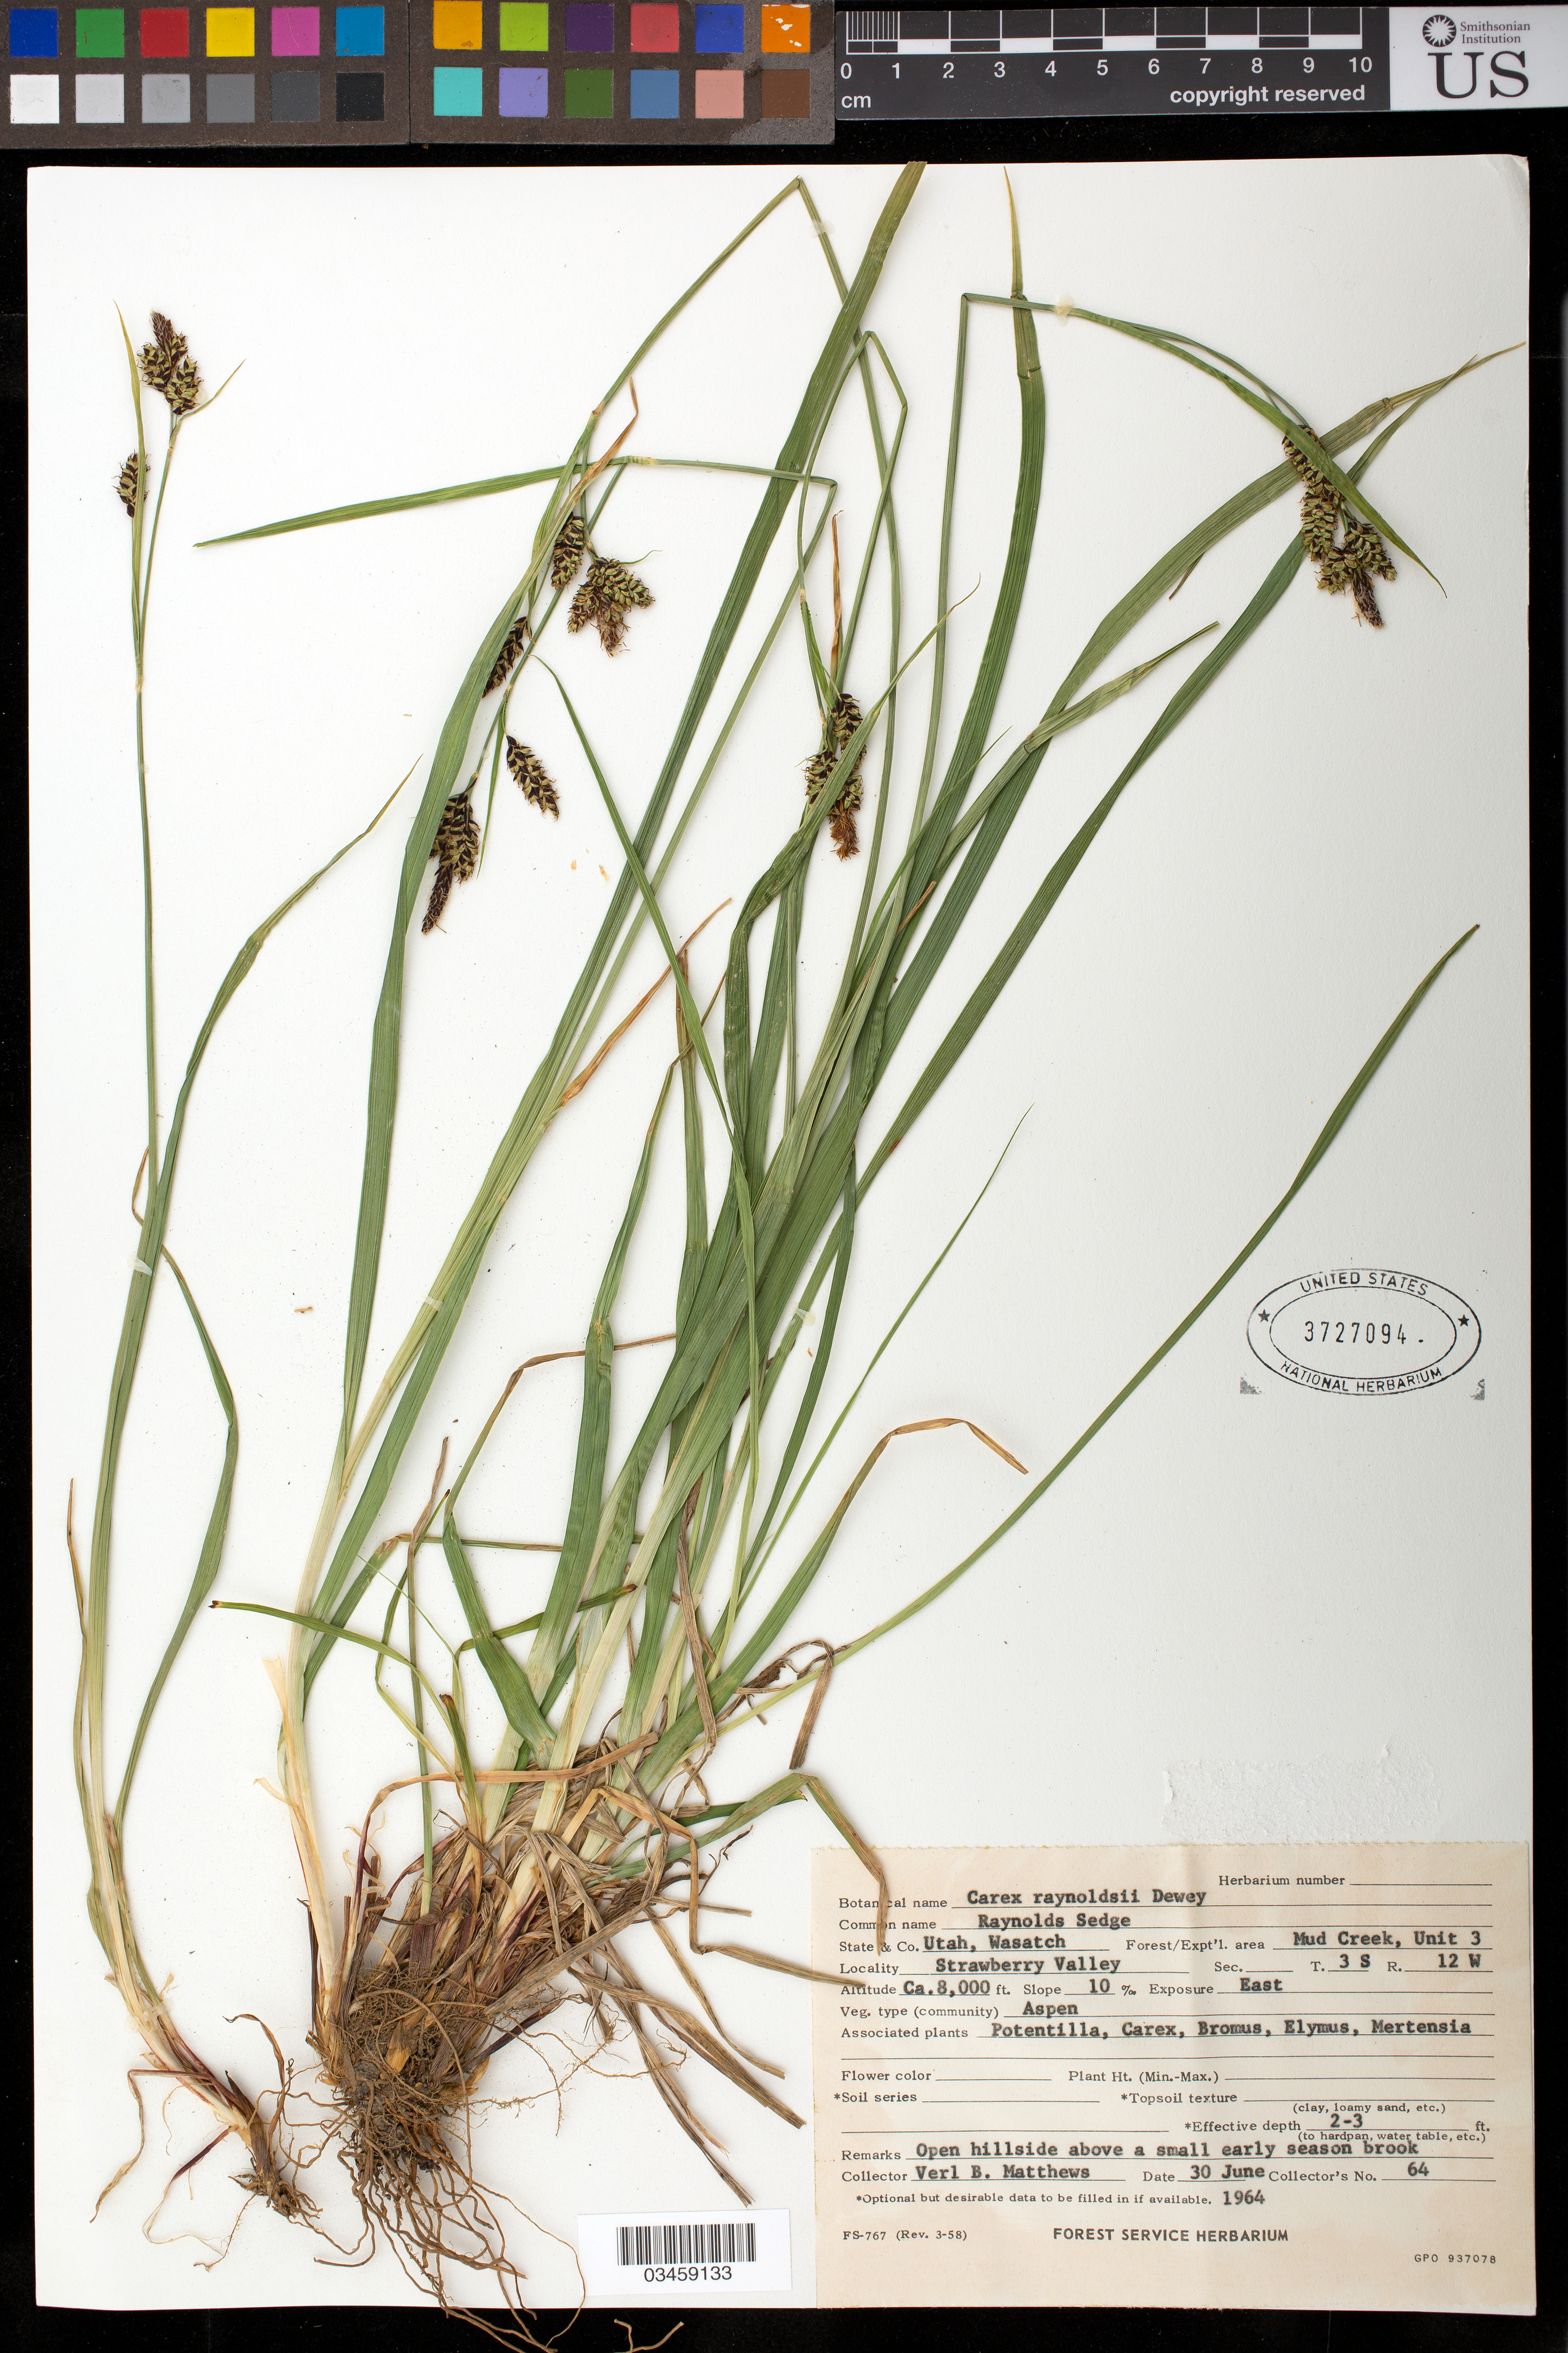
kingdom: Plantae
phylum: Tracheophyta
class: Liliopsida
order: Poales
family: Cyperaceae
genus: Carex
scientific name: Carex raynoldsii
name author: Dewey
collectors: V. Matthews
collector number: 64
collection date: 1964-06-30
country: United States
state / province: Utah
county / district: Wasatch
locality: Mud Creek, Strawberry Valley, Unit 3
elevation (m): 2438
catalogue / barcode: US 3727094